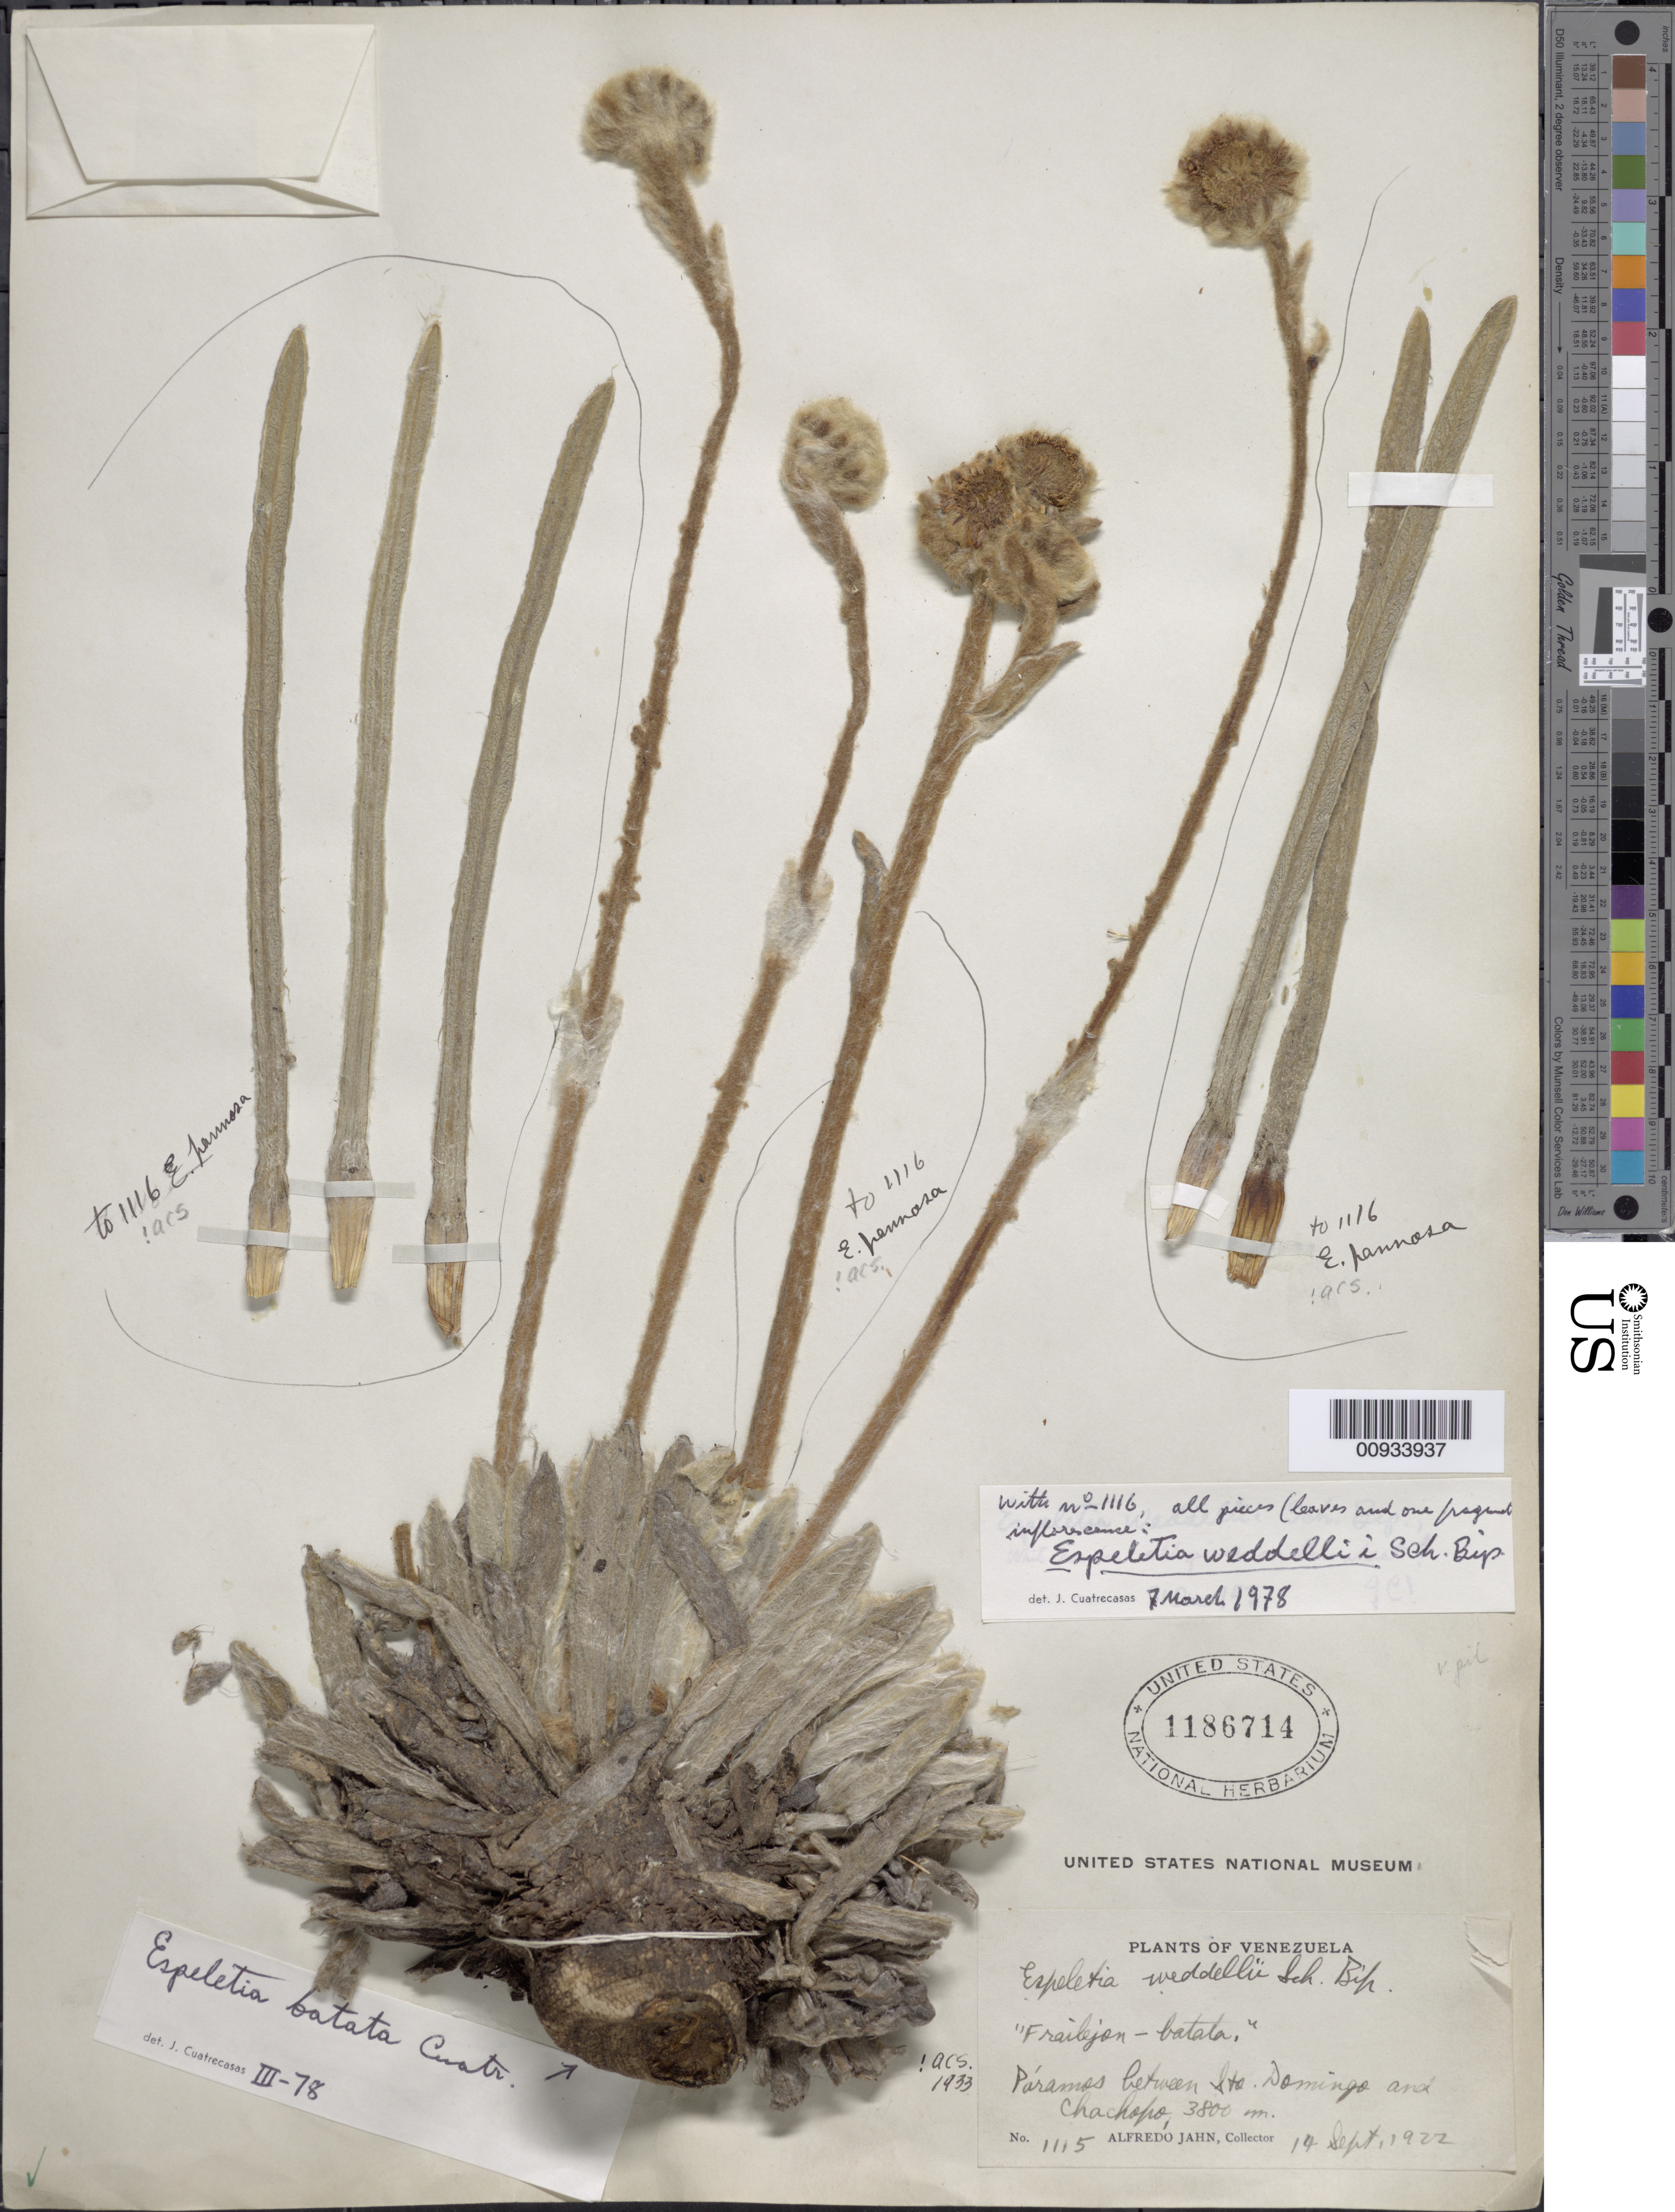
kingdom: Plantae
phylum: Tracheophyta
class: Magnoliopsida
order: Asterales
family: Asteraceae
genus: Espeletia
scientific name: Espeletia weddellii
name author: Sch. Bip. ex Wedd.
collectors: A. Jahn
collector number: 1115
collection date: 1922-09-14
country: Venezuela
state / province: Mérida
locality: Páramos between Santo Domingo and Chachopo.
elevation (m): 3800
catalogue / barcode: US 1186714